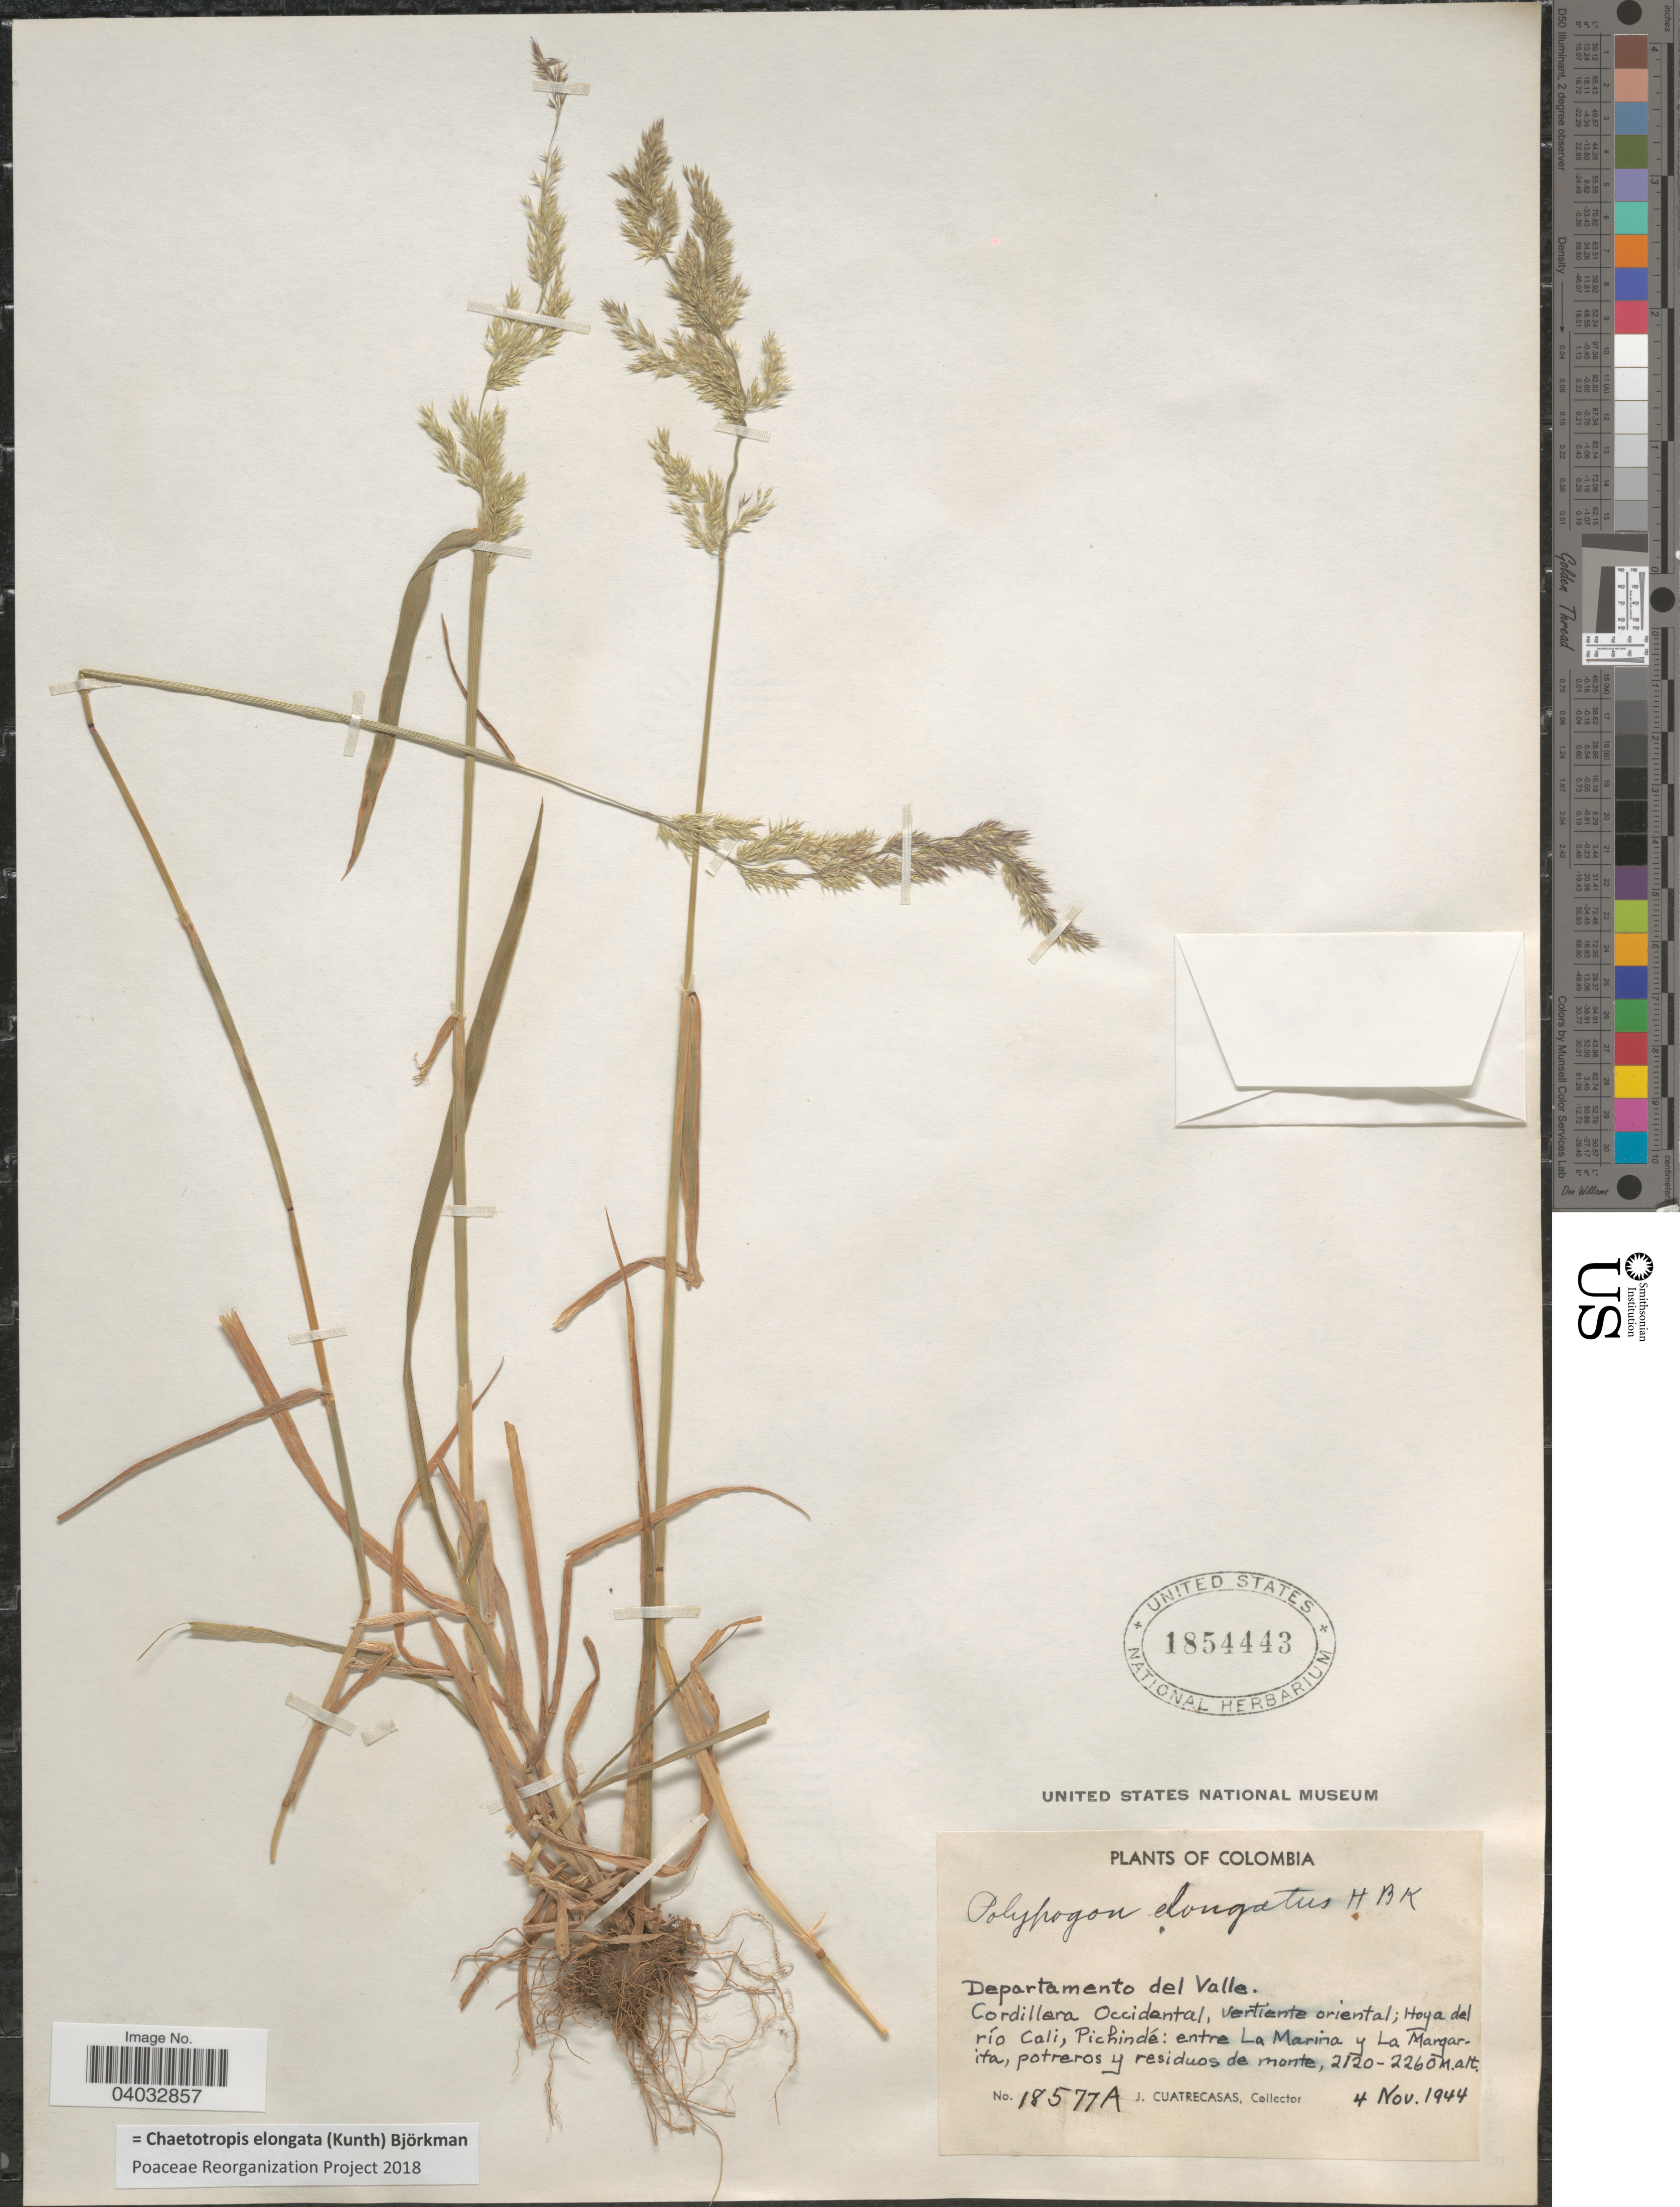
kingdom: Plantae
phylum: Tracheophyta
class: Liliopsida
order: Poales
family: Poaceae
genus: Chaetotropis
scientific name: Chaetotropis elongata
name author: (Kunth) Björkman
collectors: J. Cuatrecasas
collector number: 18577A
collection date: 1944-11-04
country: Colombia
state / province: Valle del Cauca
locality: Departamento del Valle. Cordillera Occidental, vertiente oriental; Hoya del río Cali, Pichindé: entre La Marina y La Margarita, potreros y residuos de monte.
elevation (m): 2120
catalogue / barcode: US 1854443